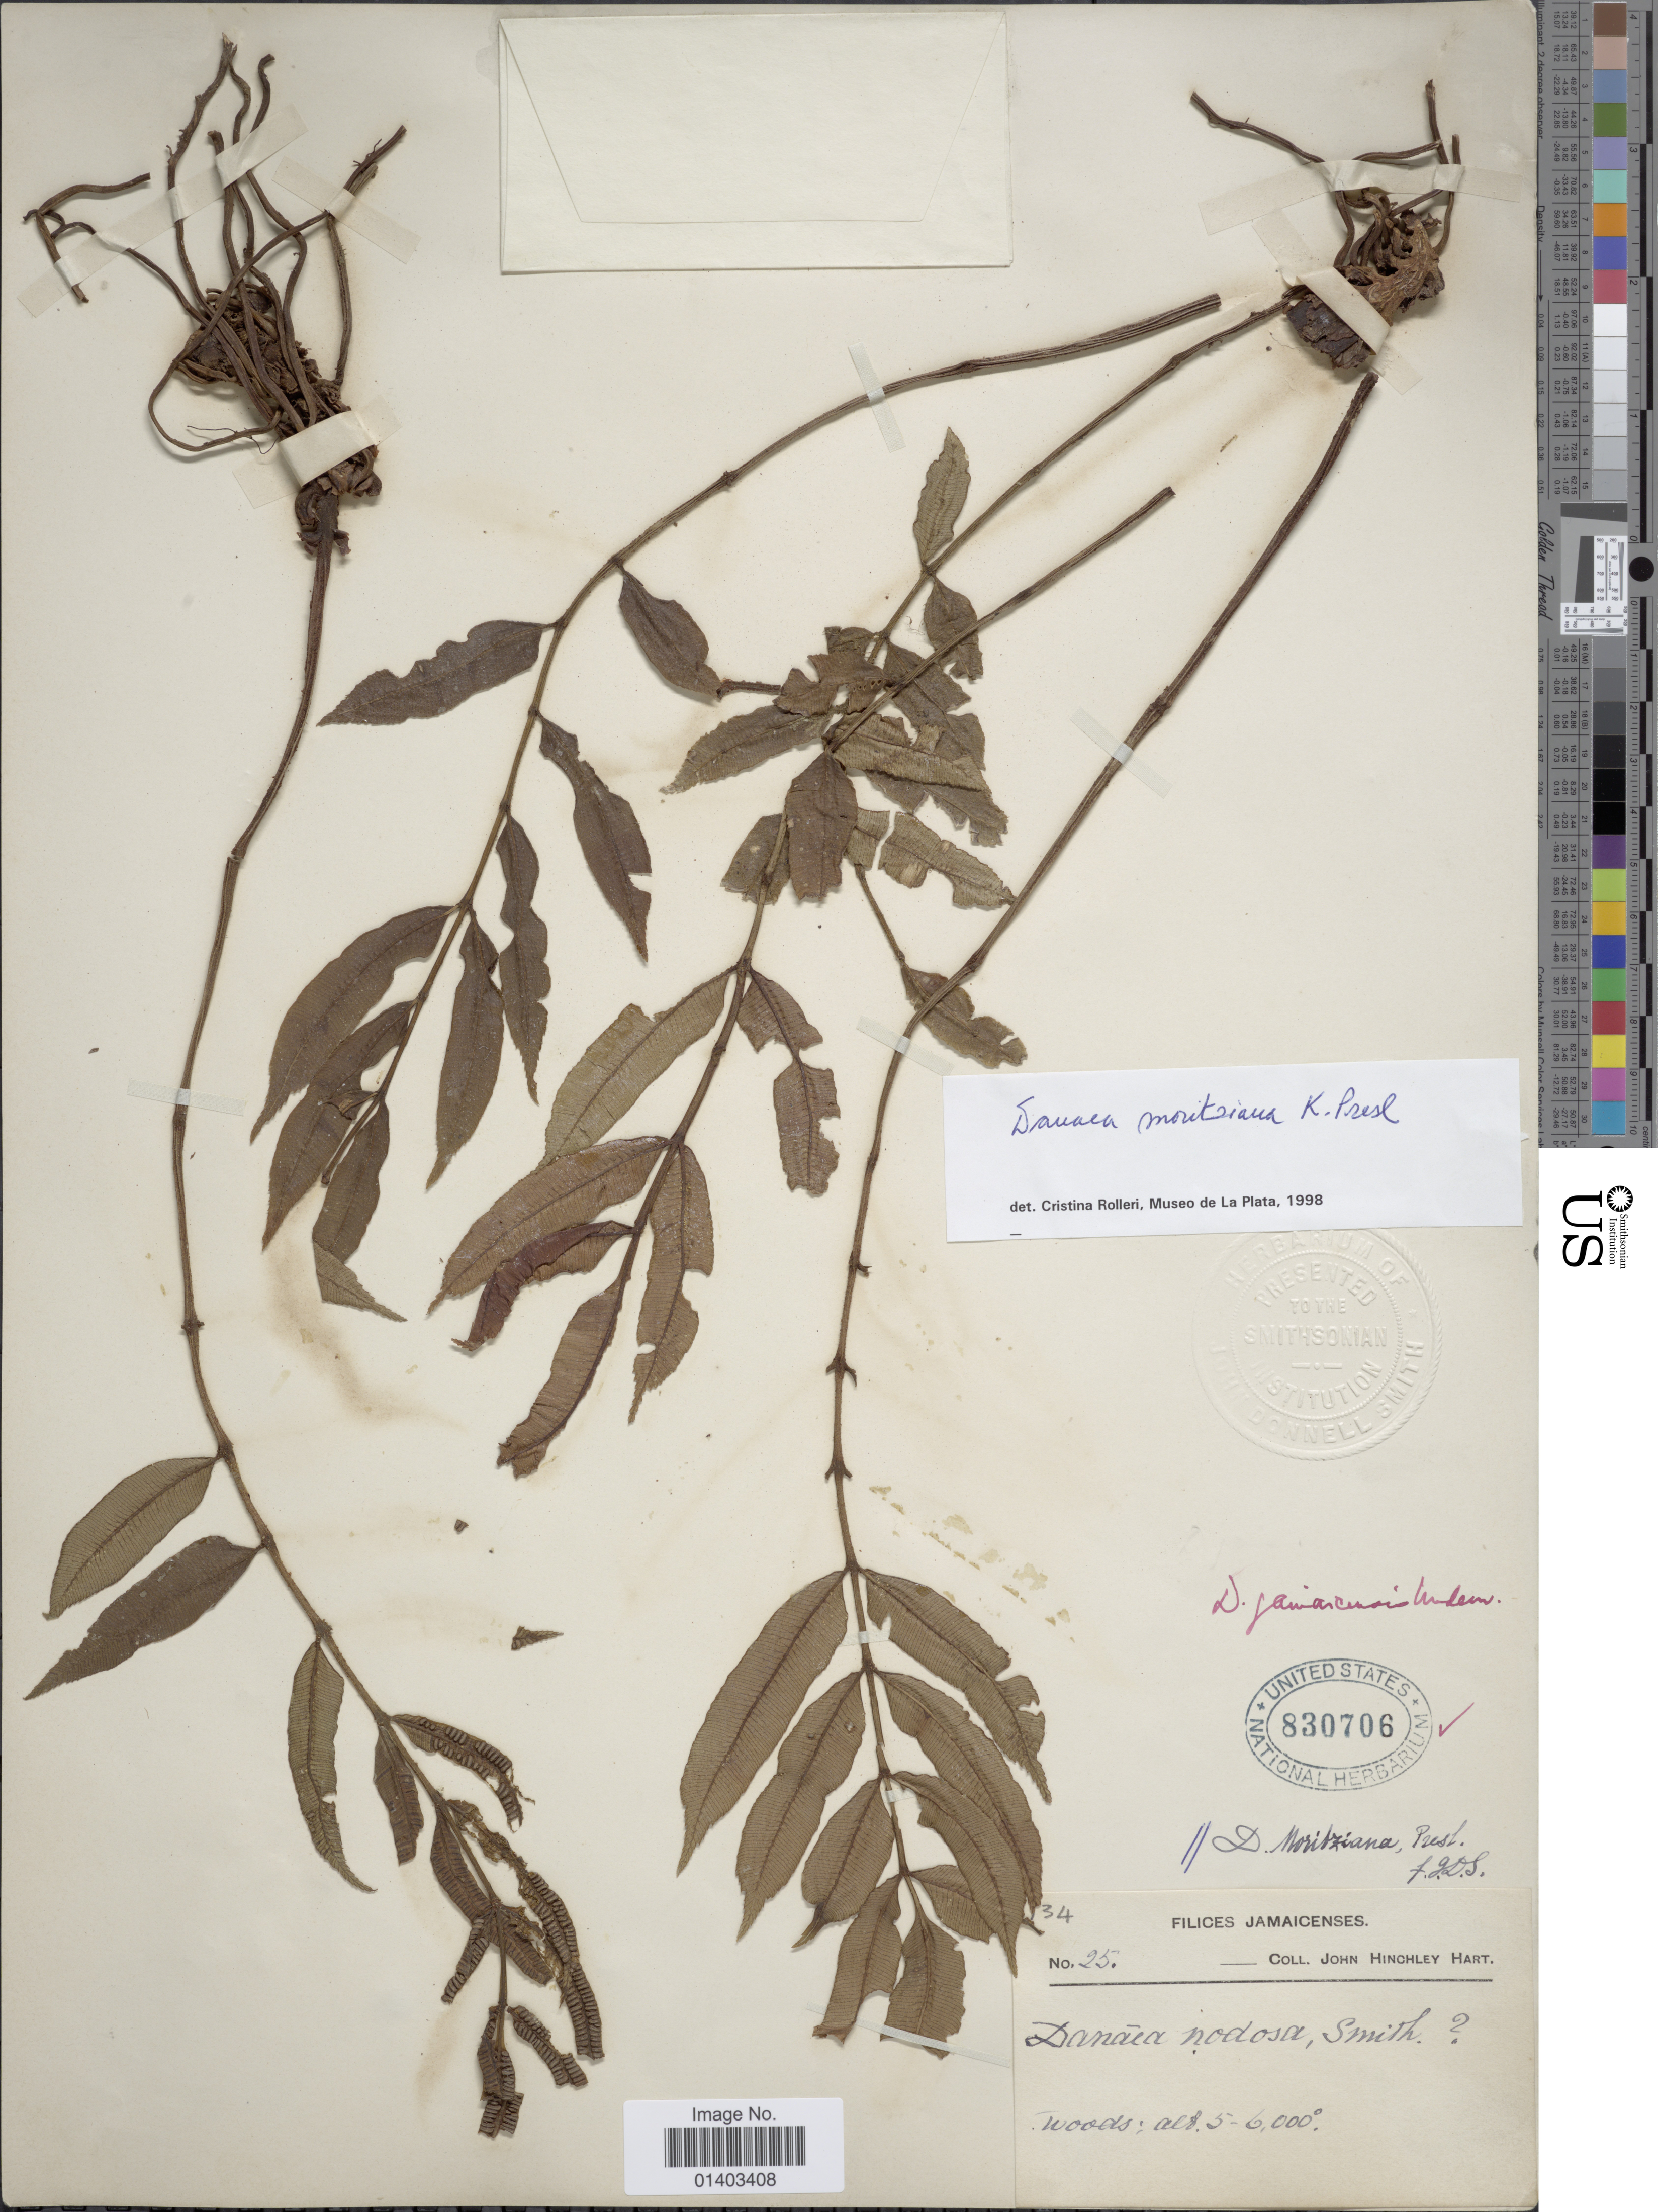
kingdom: Plantae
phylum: Tracheophyta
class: Polypodiopsida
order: Marattiales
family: Marattiaceae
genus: Danaea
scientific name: Danaea moritziana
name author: C. Presl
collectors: J. H. Hart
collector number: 25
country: Jamaica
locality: Woods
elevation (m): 1524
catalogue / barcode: US 830706